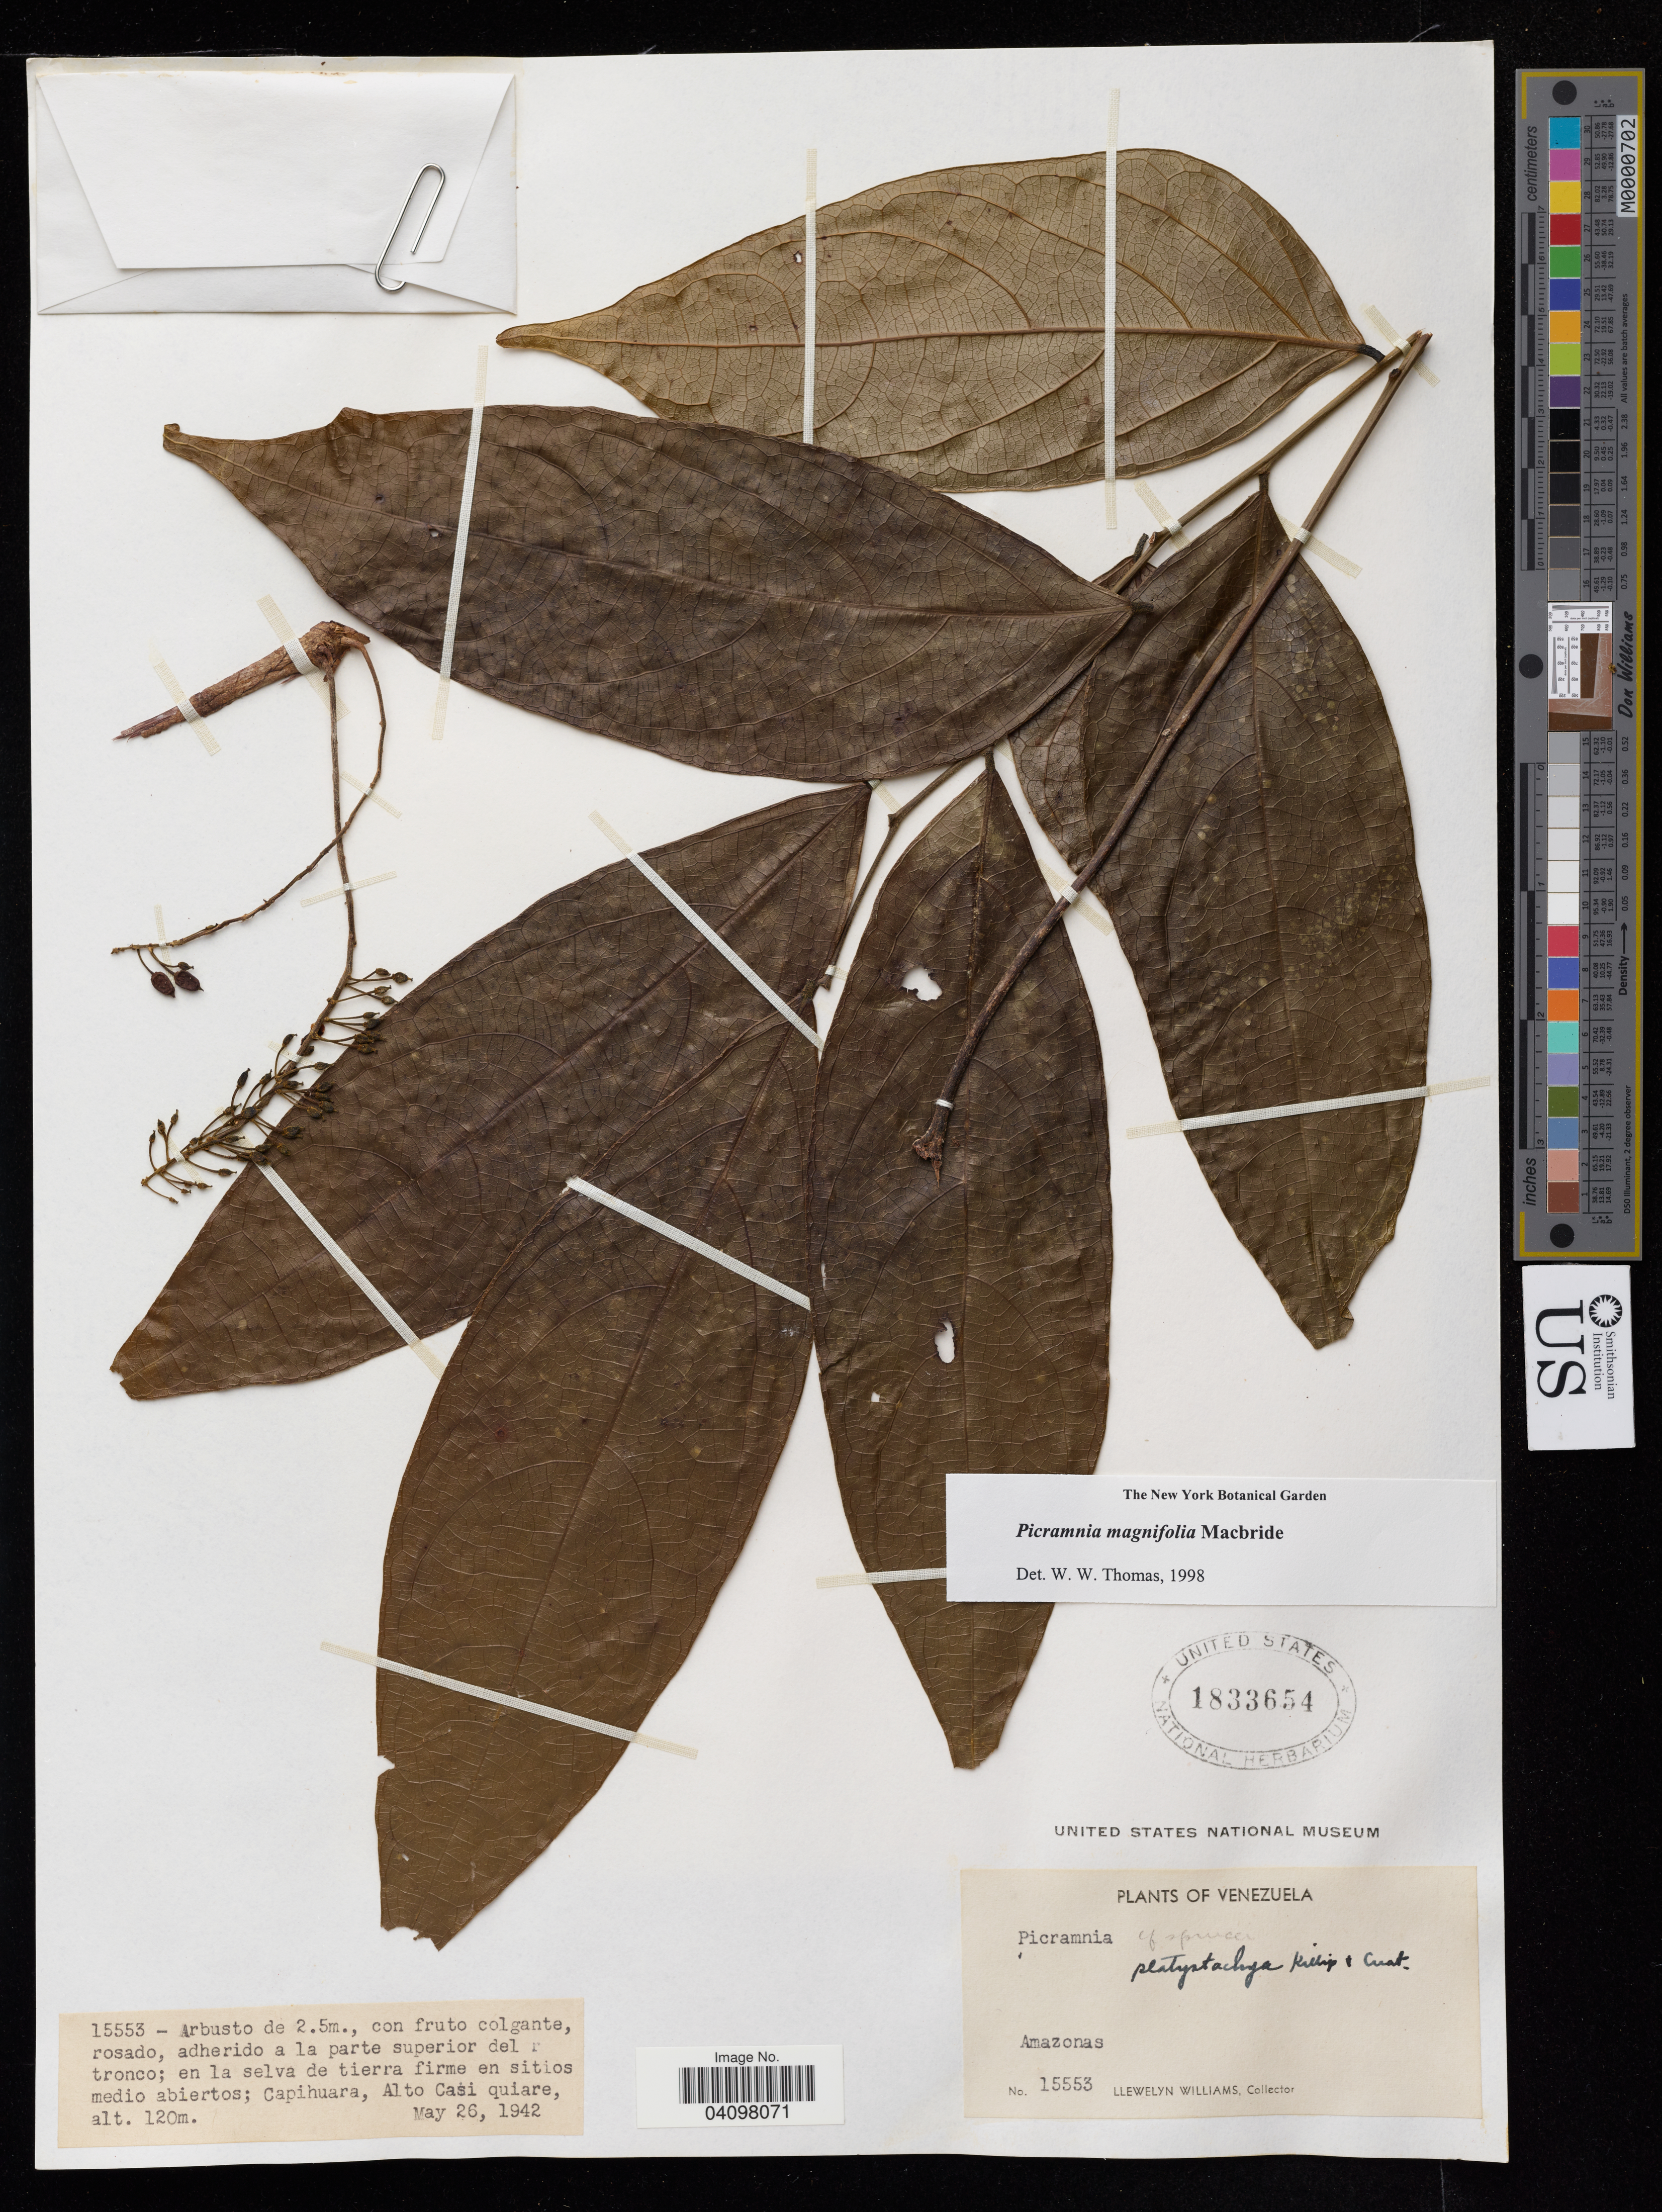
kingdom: Plantae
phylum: Tracheophyta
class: Magnoliopsida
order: Picramniales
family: Picramniaceae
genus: Picramnia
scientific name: Picramnia magnifolia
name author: J.F. Macbr.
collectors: Ll. Williams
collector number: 15553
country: Venezuela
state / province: Amazonas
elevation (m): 120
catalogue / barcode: US 1833654